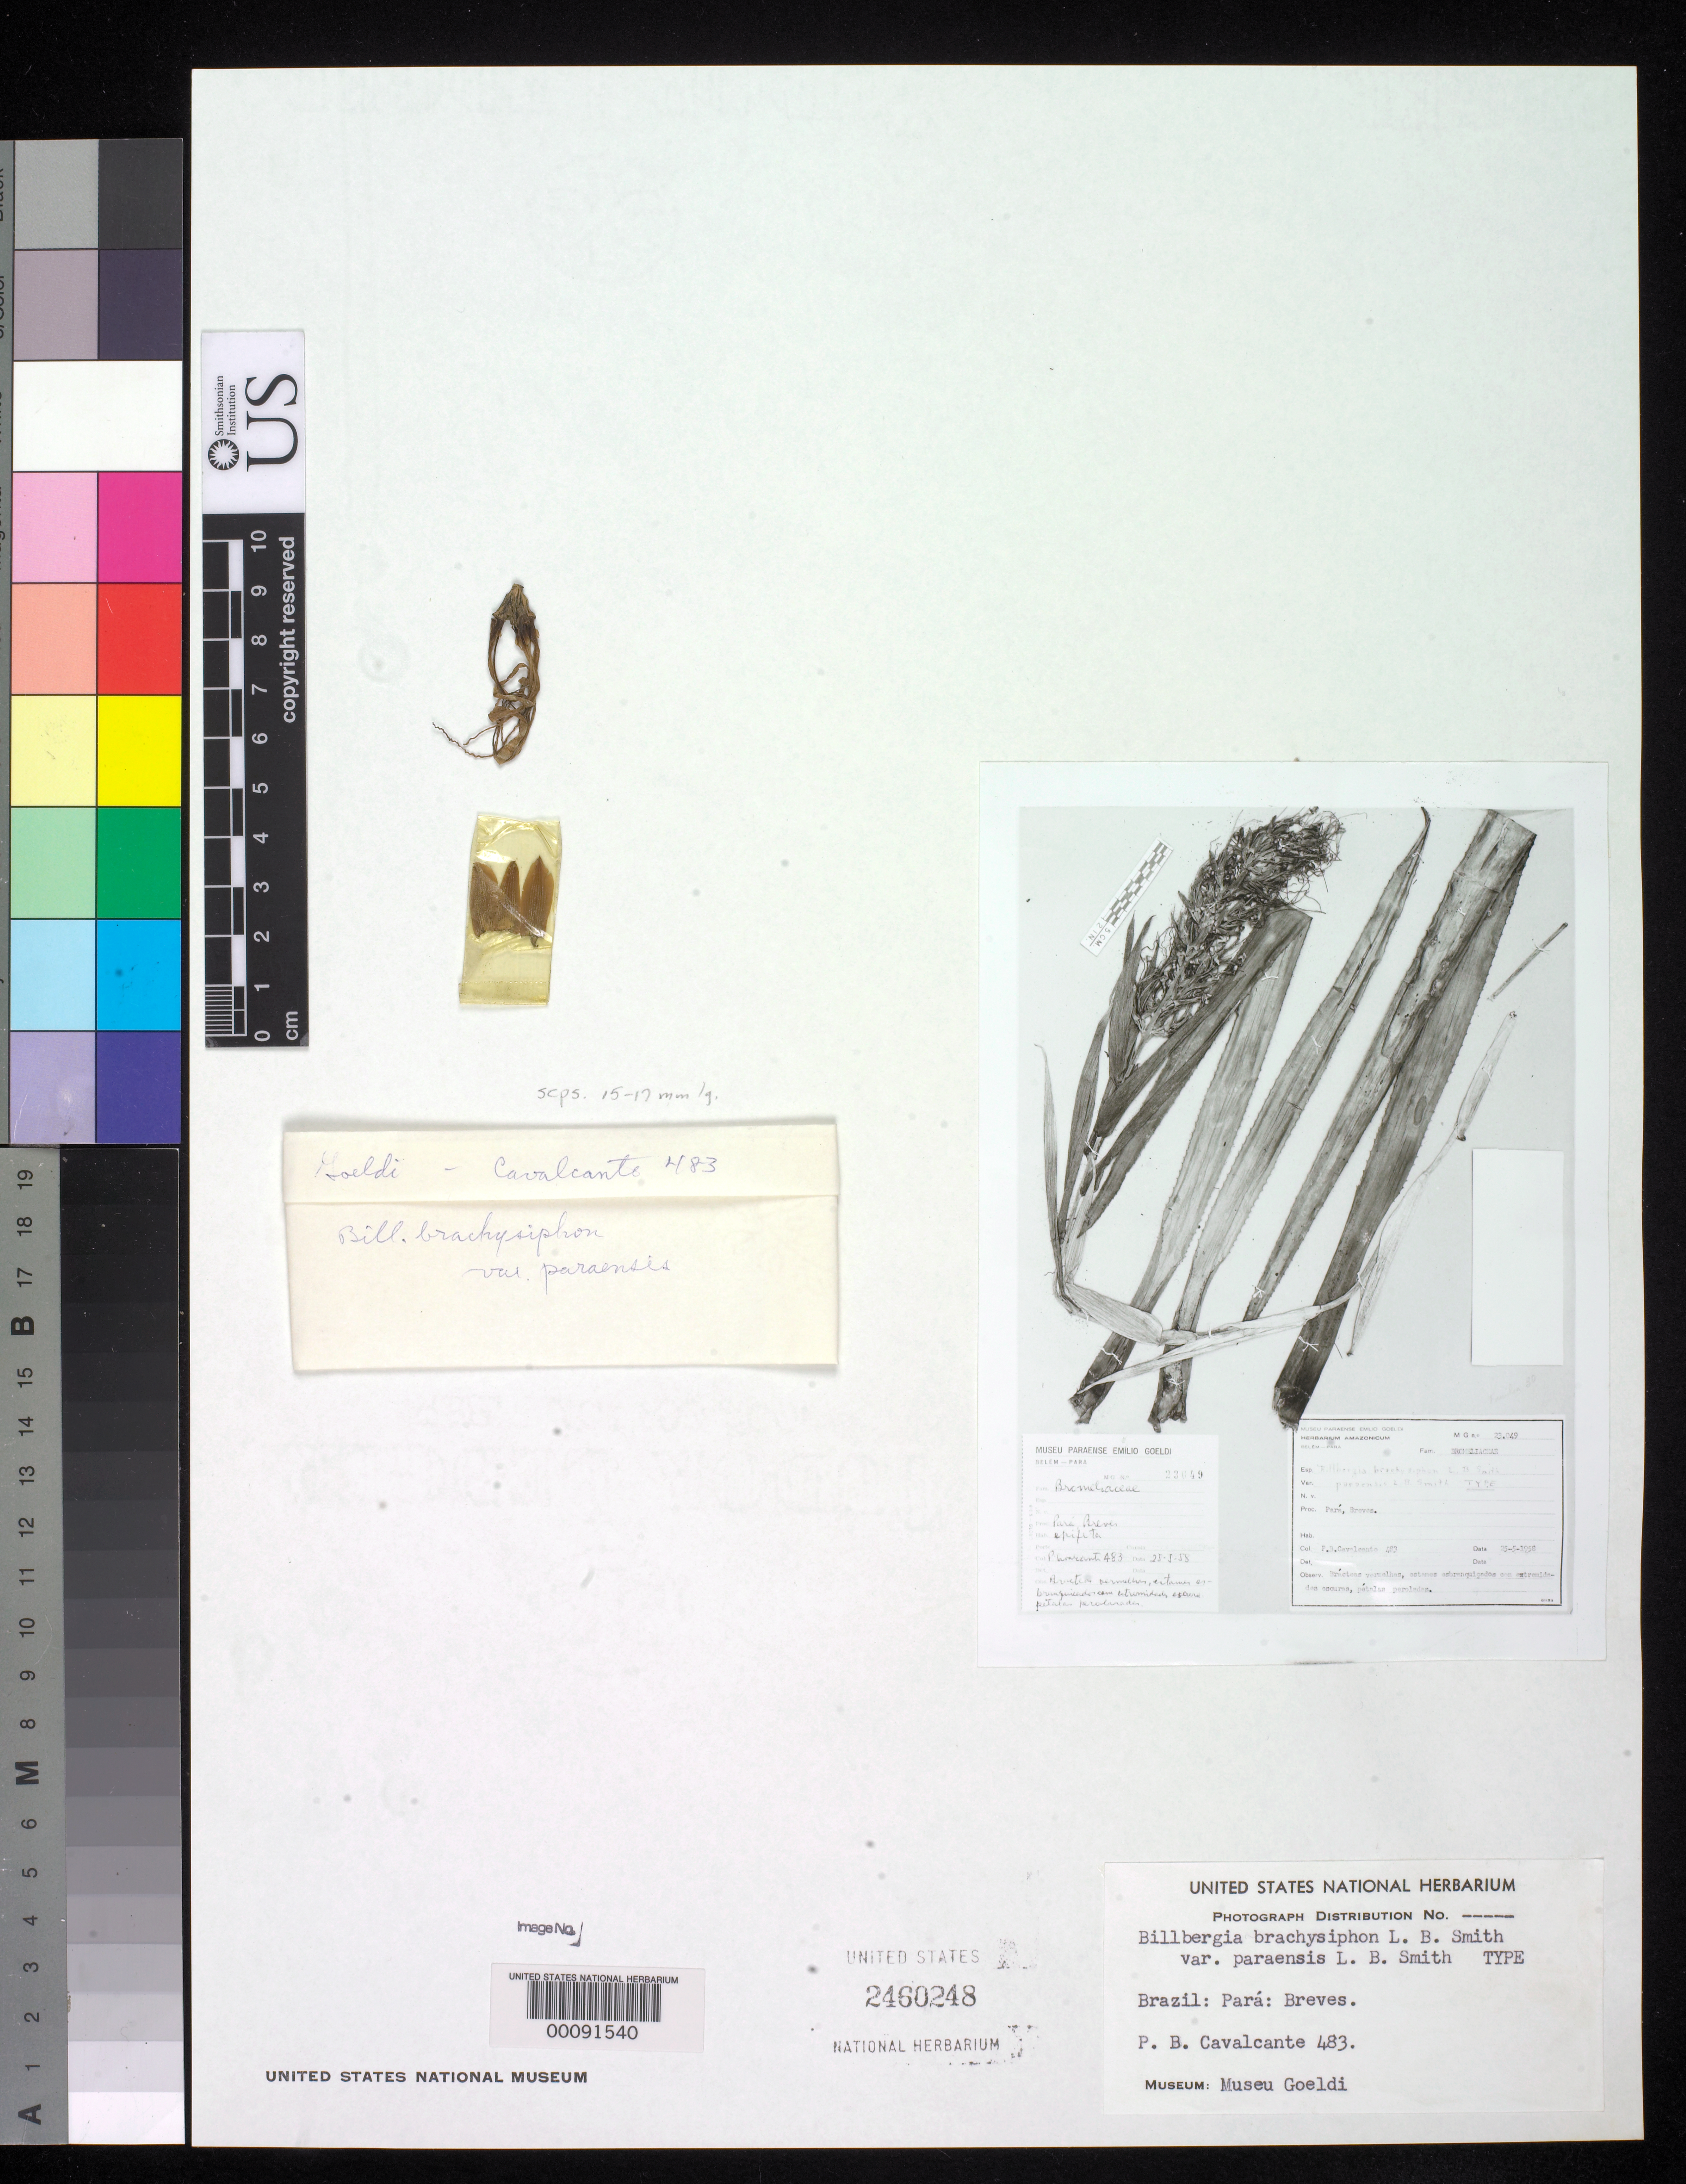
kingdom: Plantae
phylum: Tracheophyta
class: Liliopsida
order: Poales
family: Bromeliaceae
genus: Billbergia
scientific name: Billbergia brachysiphon var. paraensis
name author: L.B. Sm.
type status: Isotype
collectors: P. B. Cavalcante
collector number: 483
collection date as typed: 25 May 1958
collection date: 1958-05-25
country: Brazil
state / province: Pará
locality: Breves.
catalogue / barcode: US 2460248